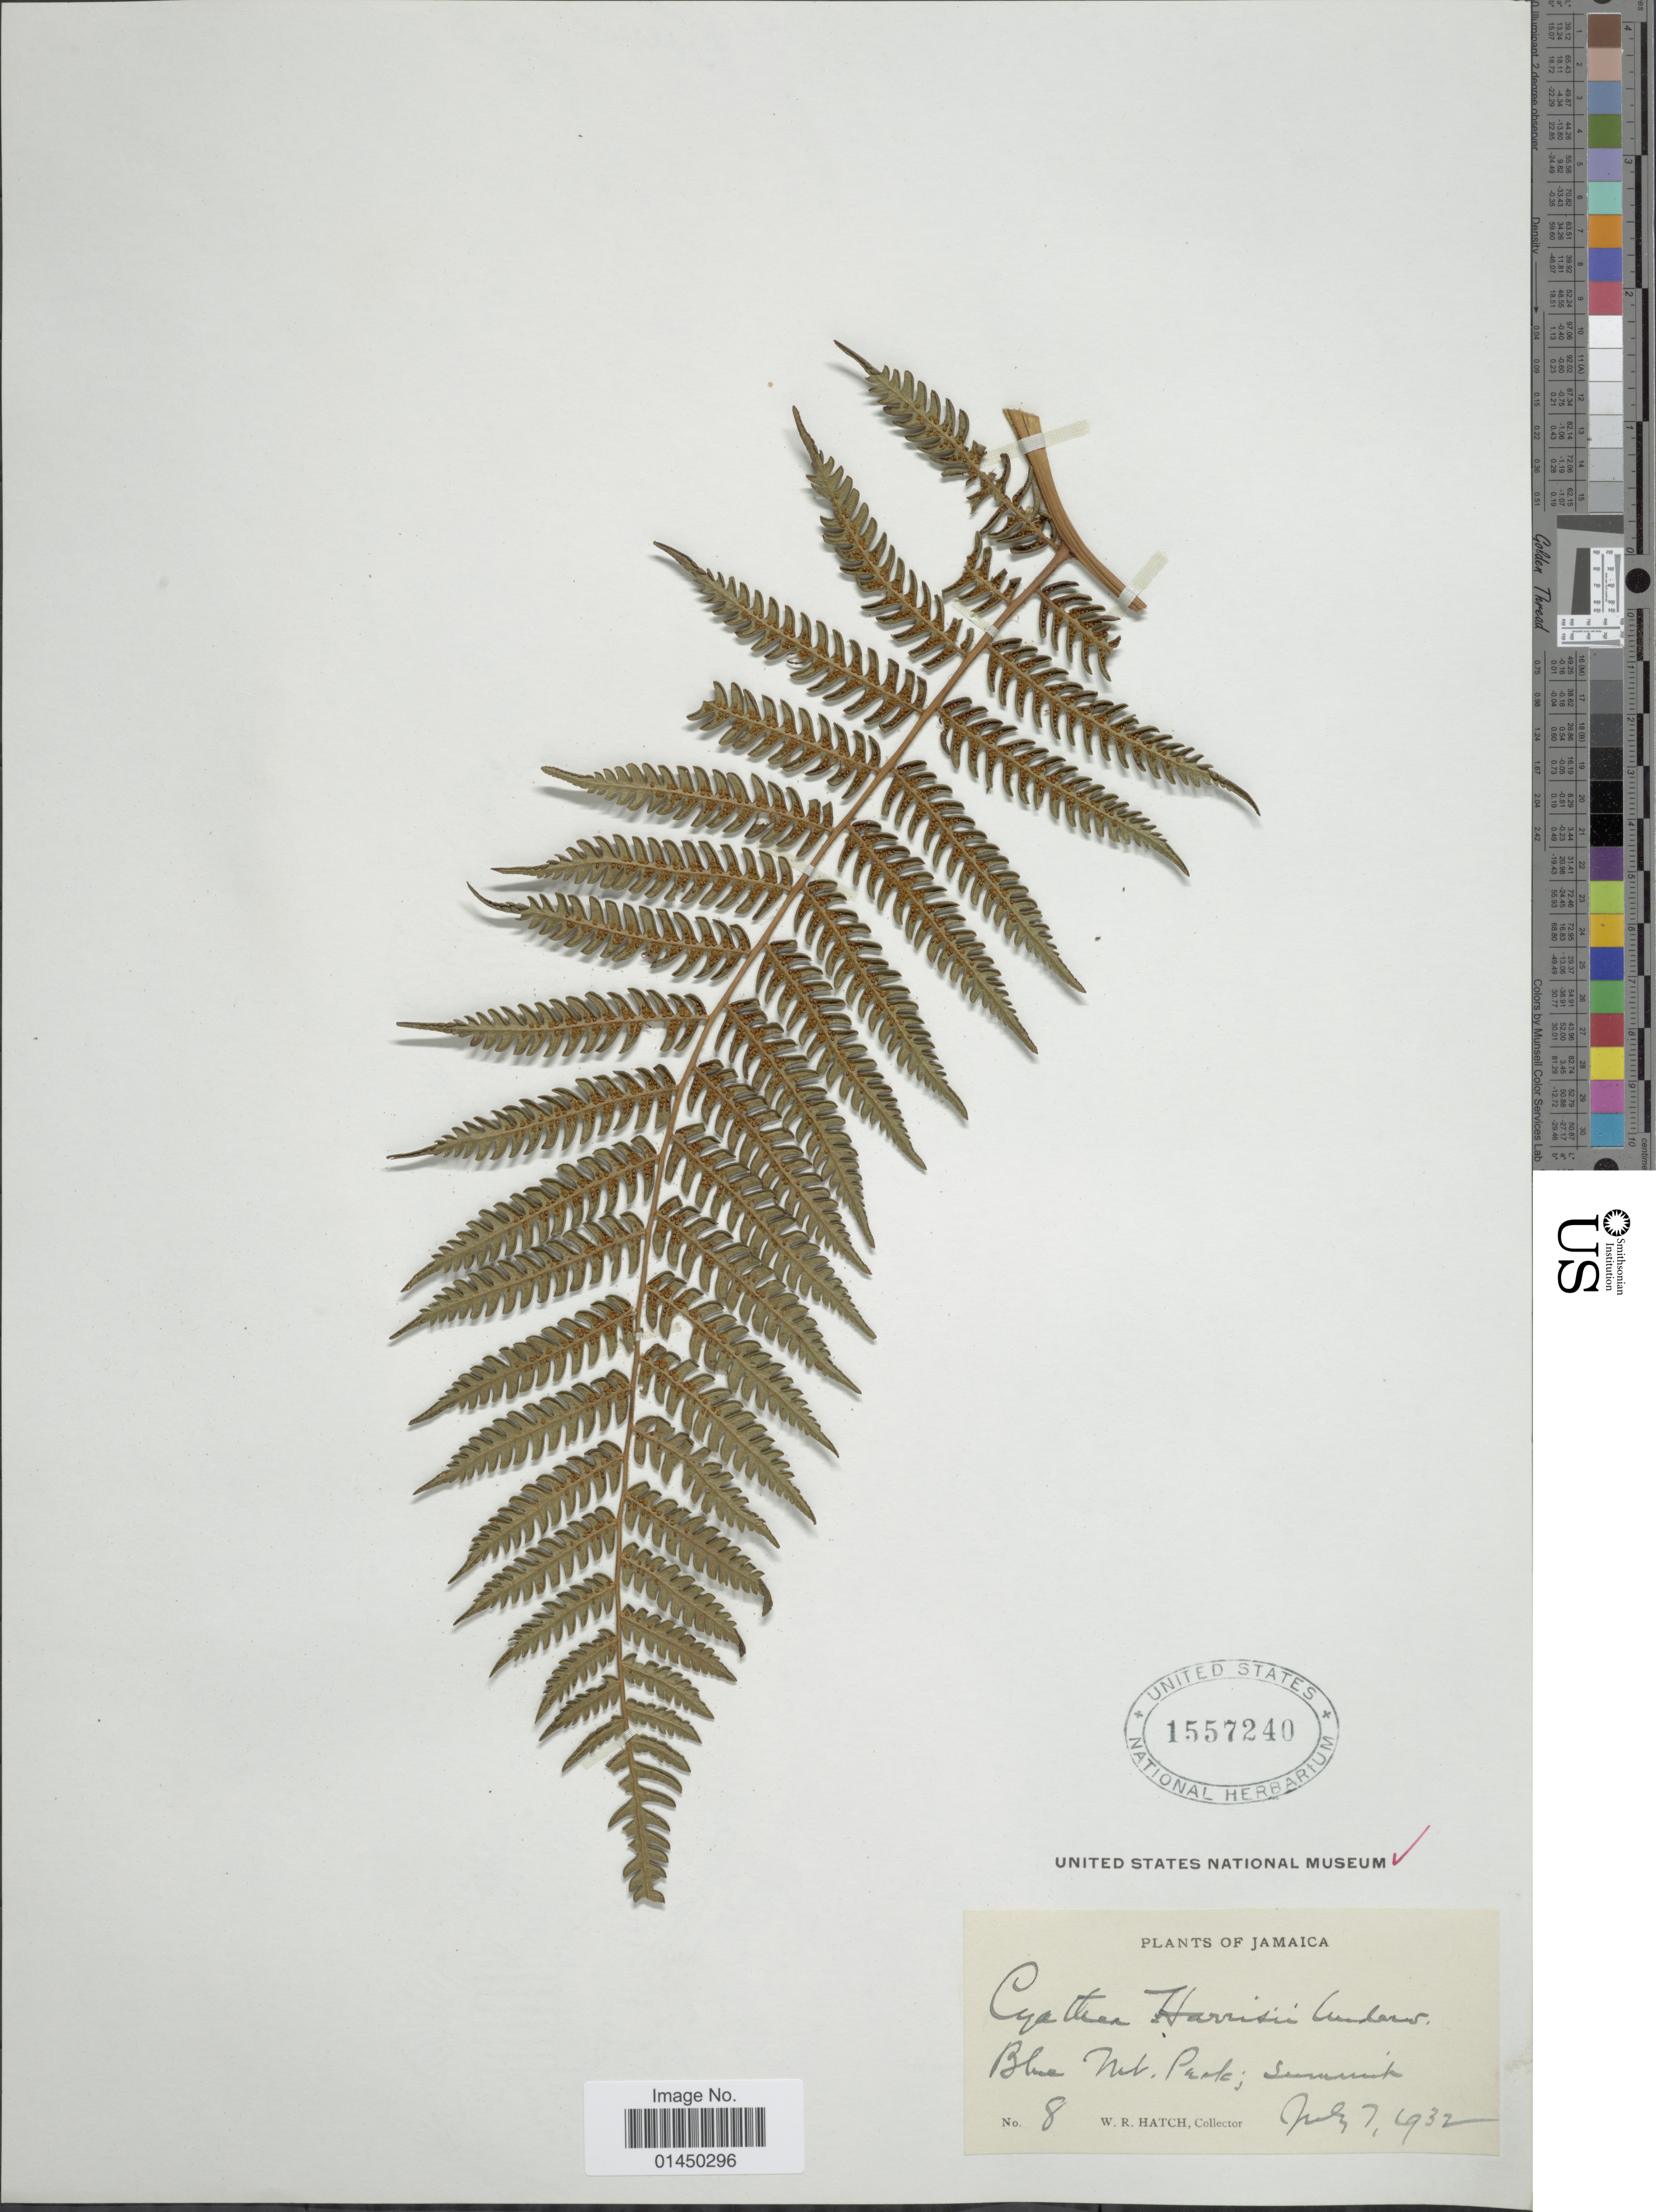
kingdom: Plantae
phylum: Tracheophyta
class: Polypodiopsida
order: Cyatheales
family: Cyatheaceae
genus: Cyathea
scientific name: Cyathea harrisii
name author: Maxon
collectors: W. Hatch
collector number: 8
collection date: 1932-07-07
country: Jamaica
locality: Blue Mt. Peak; summit.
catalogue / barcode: US 1557240